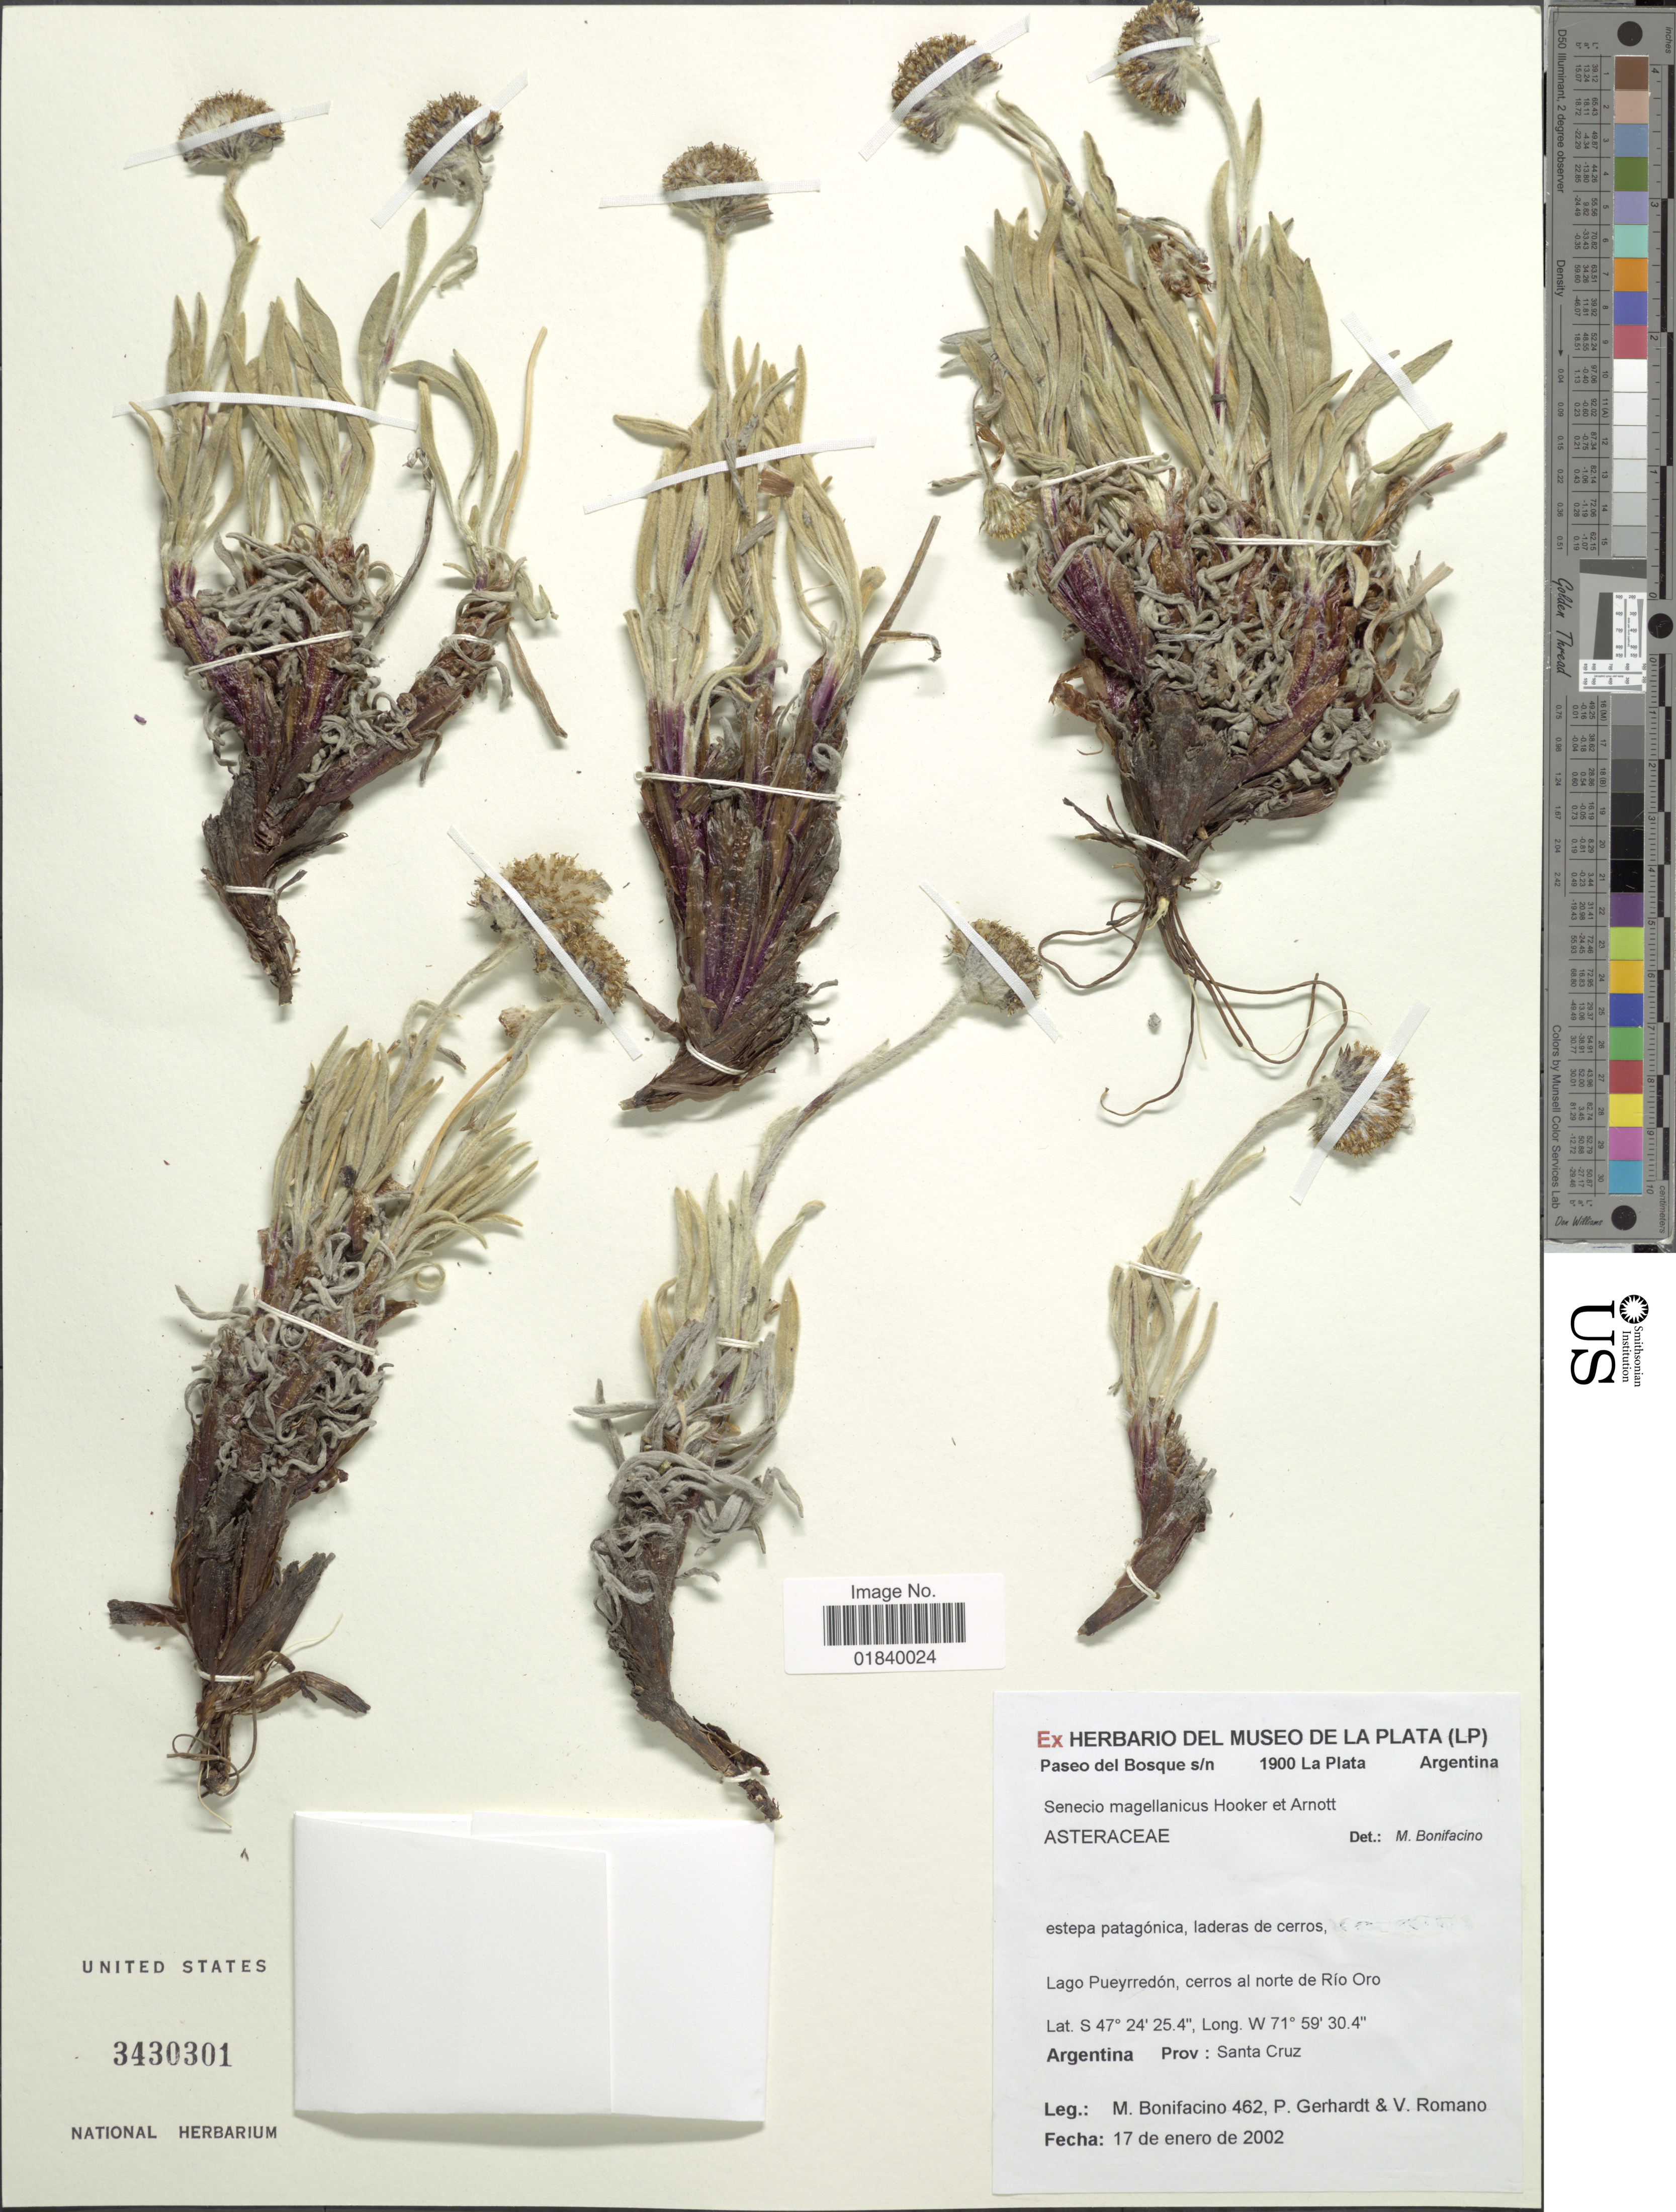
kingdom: Plantae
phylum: Tracheophyta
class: Magnoliopsida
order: Asterales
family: Asteraceae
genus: Senecio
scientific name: Senecio magellanicus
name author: Hook. & Arn.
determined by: Salomon, Luciana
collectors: M. Bonifacino, P. Gerhardt & V. Romano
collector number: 0462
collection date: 2002-01-17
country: Argentina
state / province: Santa Cruz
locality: Lago Pueyrredon, cerros al norte de Rio Oro.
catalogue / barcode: US 3430301